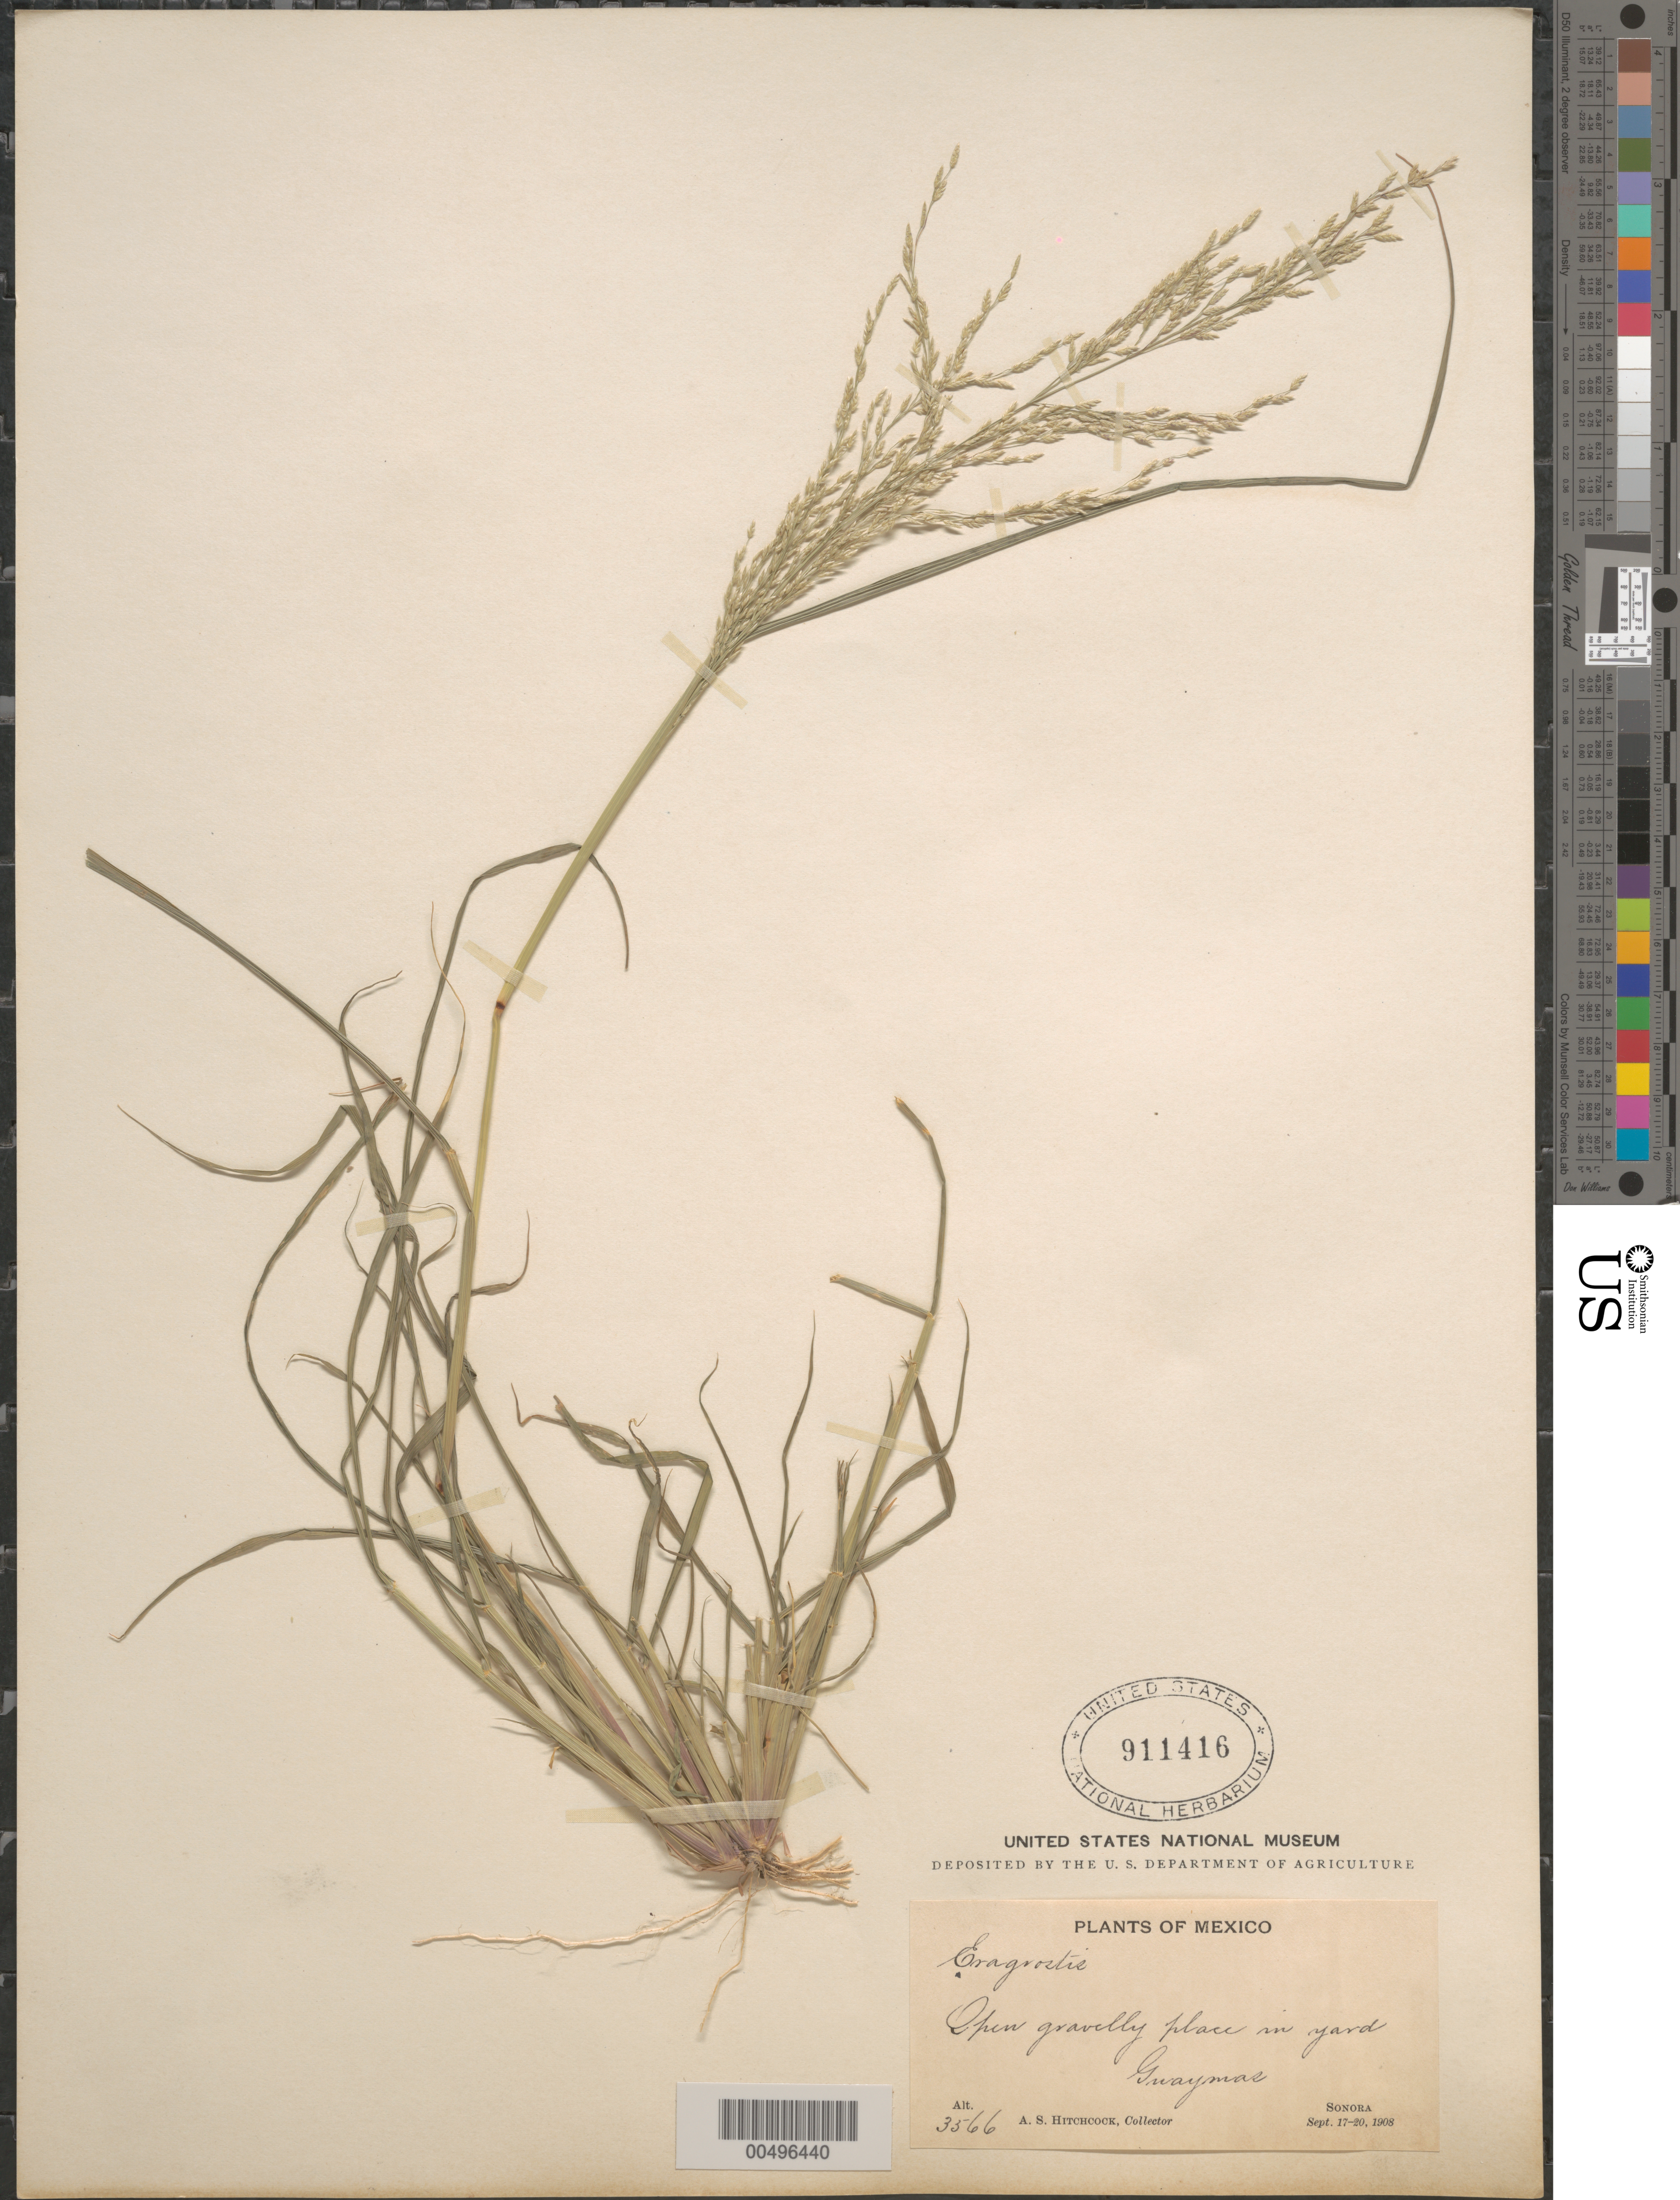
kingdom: Plantae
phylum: Tracheophyta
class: Liliopsida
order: Poales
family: Poaceae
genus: Eragrostis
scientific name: Eragrostis pectinacea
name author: (Michx.) Nees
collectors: A. S. Hitchcock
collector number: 3566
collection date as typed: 17 Sep 1908 to 20 Sep 1908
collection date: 1908-09-17/1908-09-20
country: Mexico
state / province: Sonora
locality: Guaymas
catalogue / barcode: US 911416